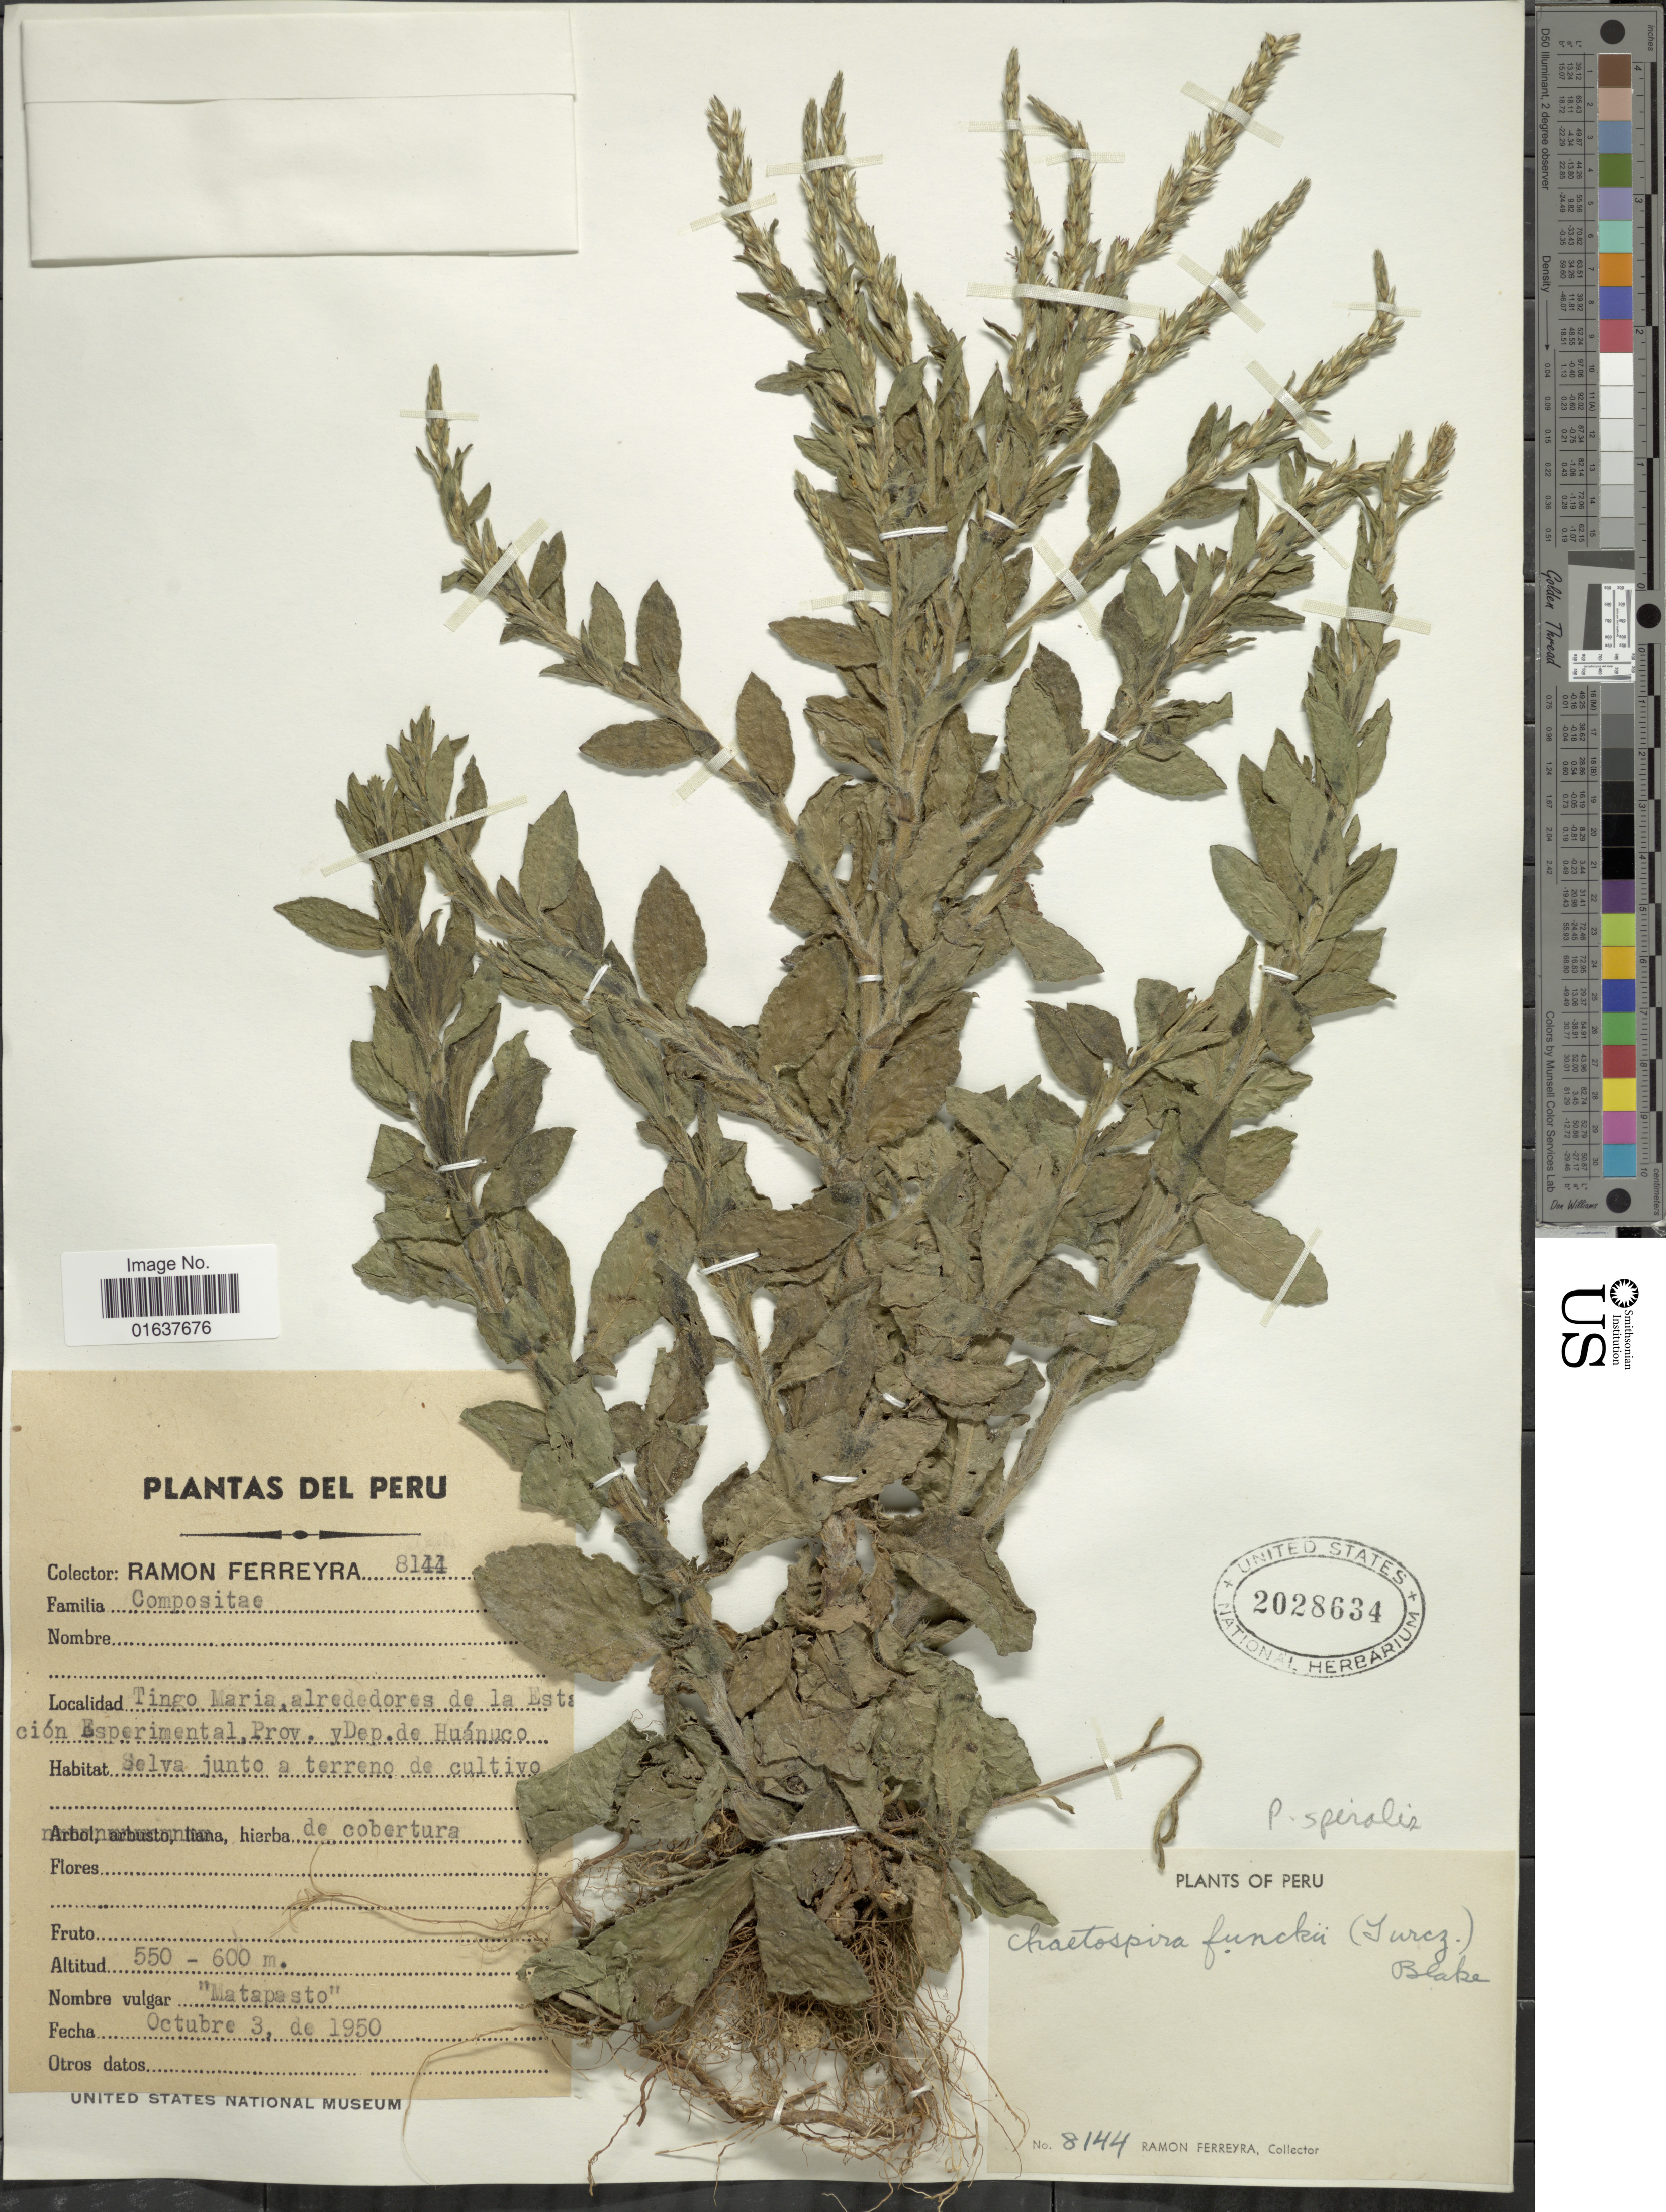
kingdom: Plantae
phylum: Tracheophyta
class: Magnoliopsida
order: Asterales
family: Asteraceae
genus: Pseudelephantopus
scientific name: Pseudelephantopus spiralis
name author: (Less.) Cronquist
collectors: R. A. Ferreyra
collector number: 8144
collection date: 1950-10-03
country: Peru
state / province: Huánuco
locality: Tingo Maria, alrededores de la Estacion Esperimental Prov. Dep. de Huanuco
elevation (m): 550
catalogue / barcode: US 2028634